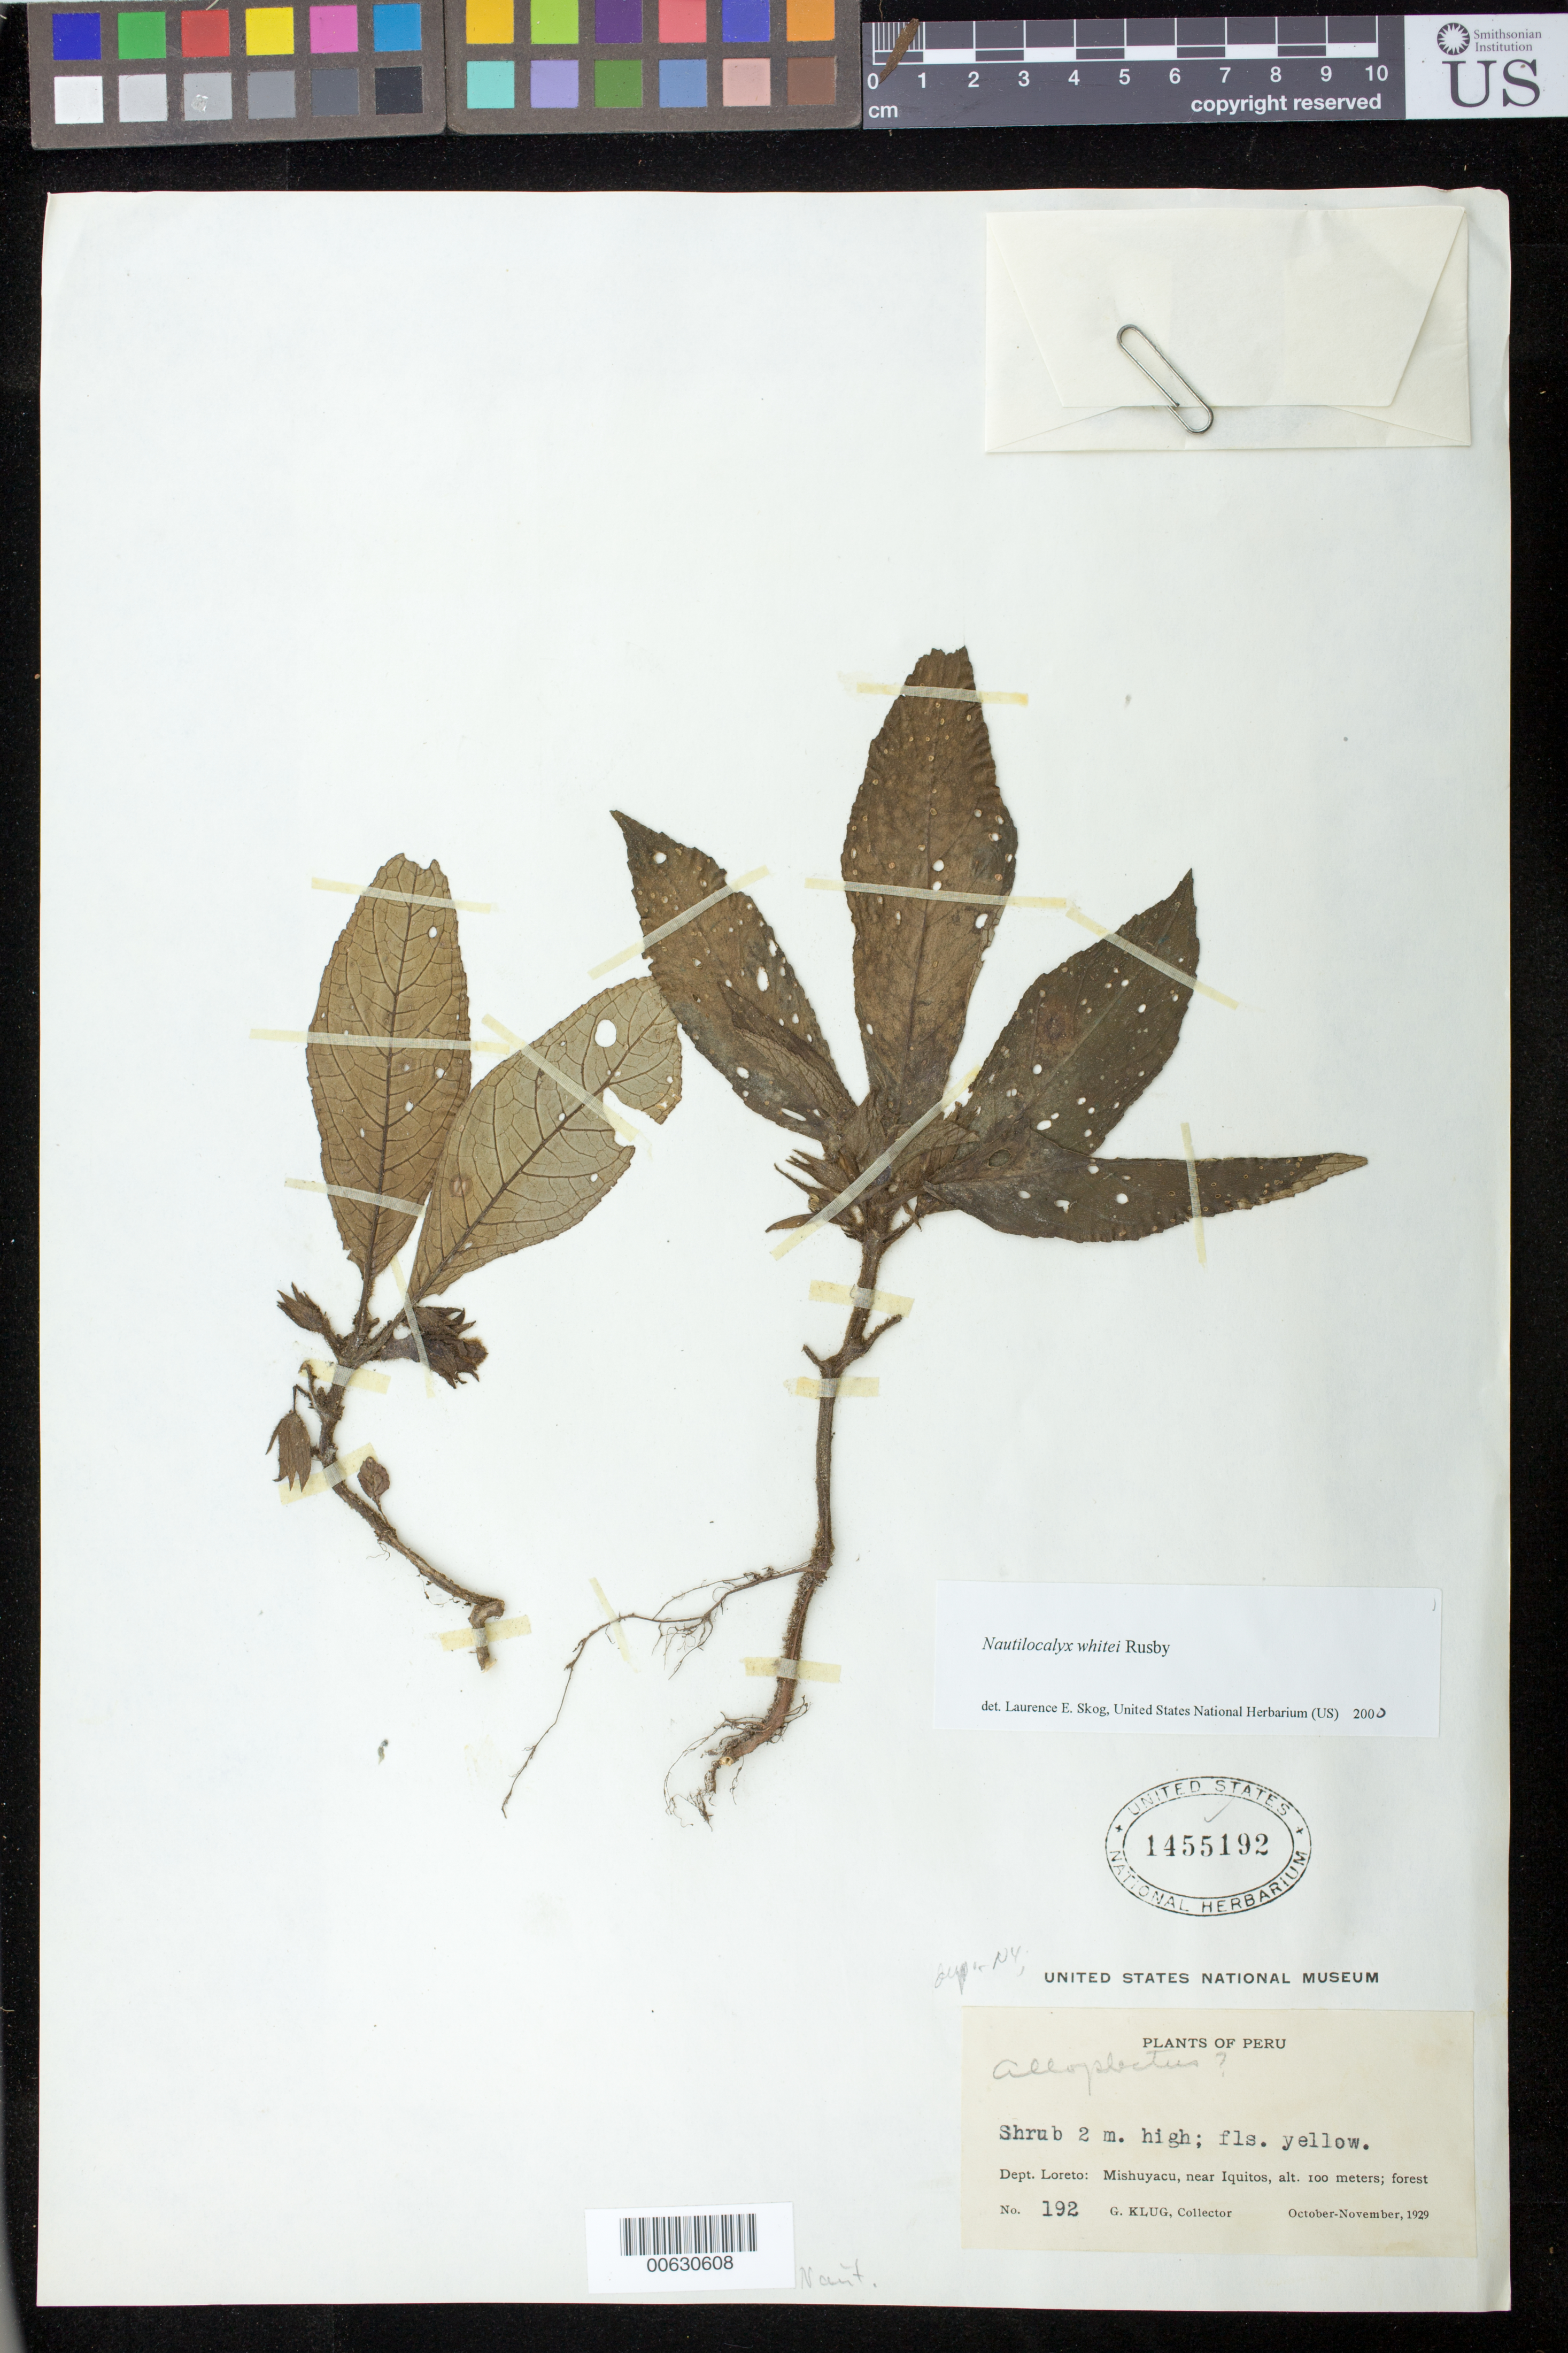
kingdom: Plantae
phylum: Tracheophyta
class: Magnoliopsida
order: Lamiales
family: Gesneriaceae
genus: Nautilocalyx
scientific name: Nautilocalyx whitei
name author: Rusby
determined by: Skog, Laurence E.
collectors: G. Klug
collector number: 192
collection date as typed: Oct-Nov 1929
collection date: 1929-10/1929-11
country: Peru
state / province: Loreto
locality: Mishuyacu, near Iquitos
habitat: Forest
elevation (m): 100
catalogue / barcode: US 1455192